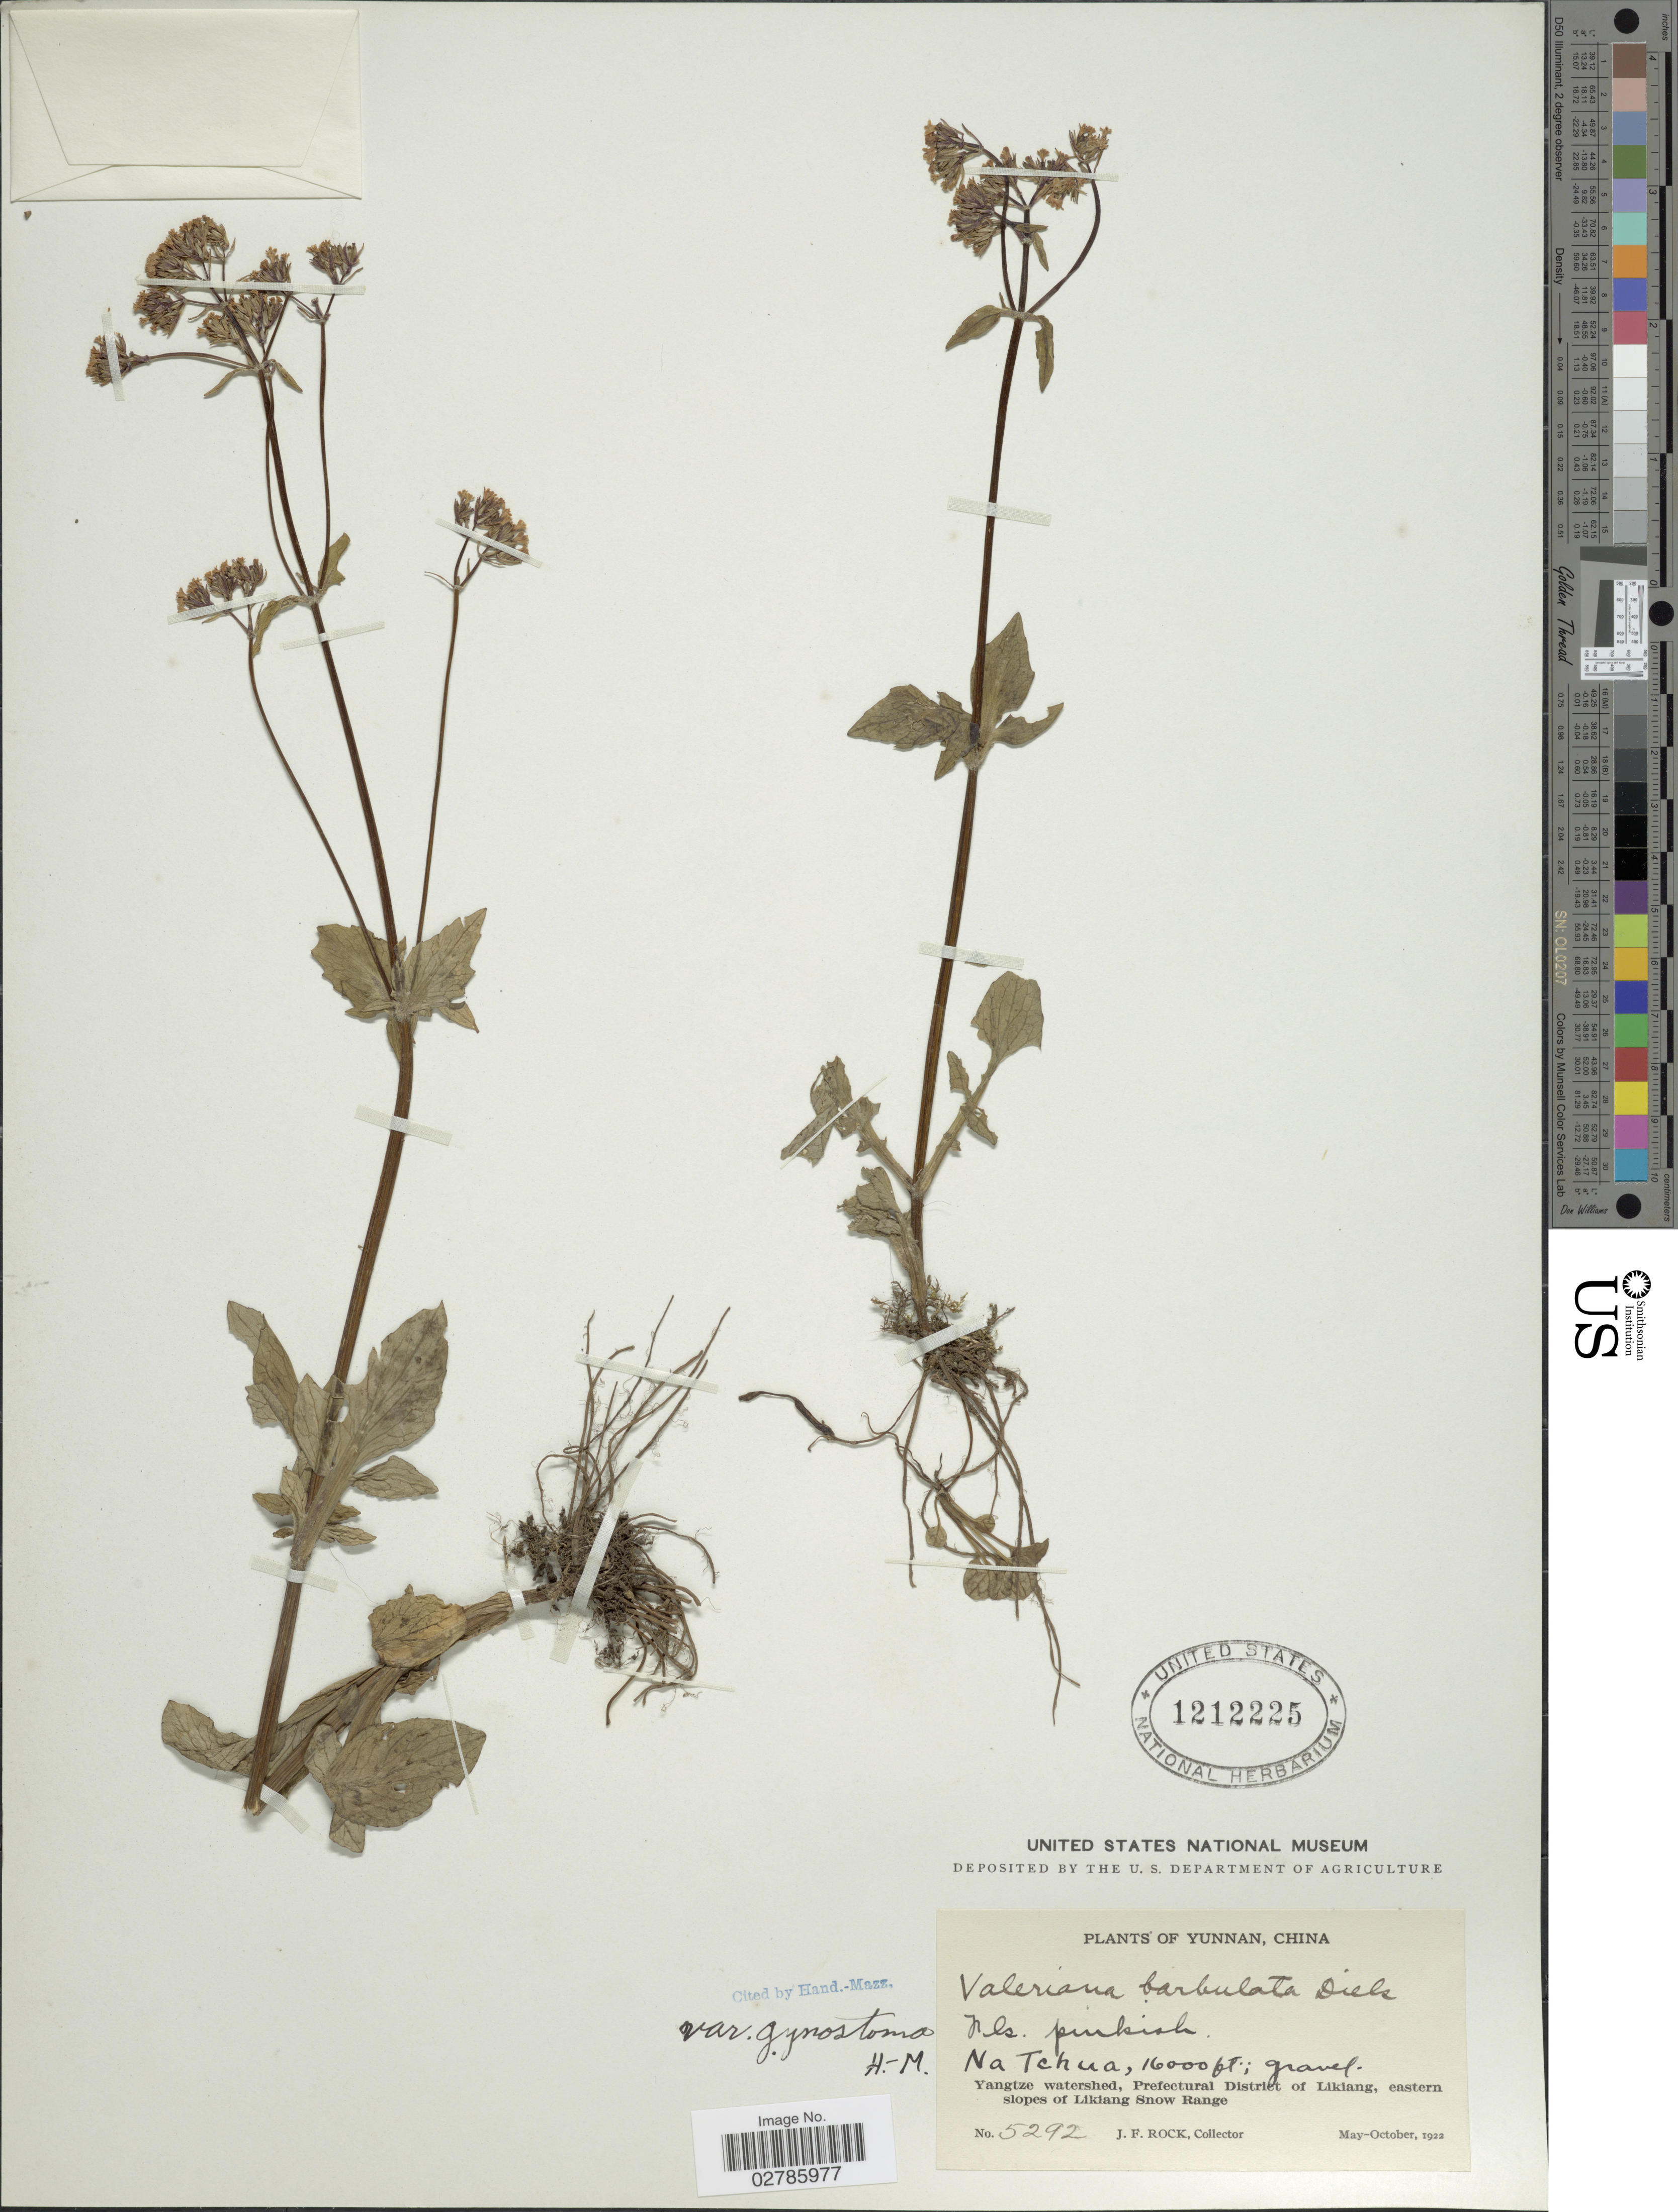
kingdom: Plantae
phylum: Tracheophyta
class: Magnoliopsida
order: Dipsacales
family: Caprifoliaceae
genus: Valeriana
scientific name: Valeriana barbulata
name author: Diels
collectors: J. Rock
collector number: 5292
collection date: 1922-05/1922-10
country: China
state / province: Yunnan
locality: Na Tchua. Yangtze watershed, Prefectural District of Likiang, eastern slopes of Likiang Snow Range.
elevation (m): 4877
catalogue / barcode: US 1212225